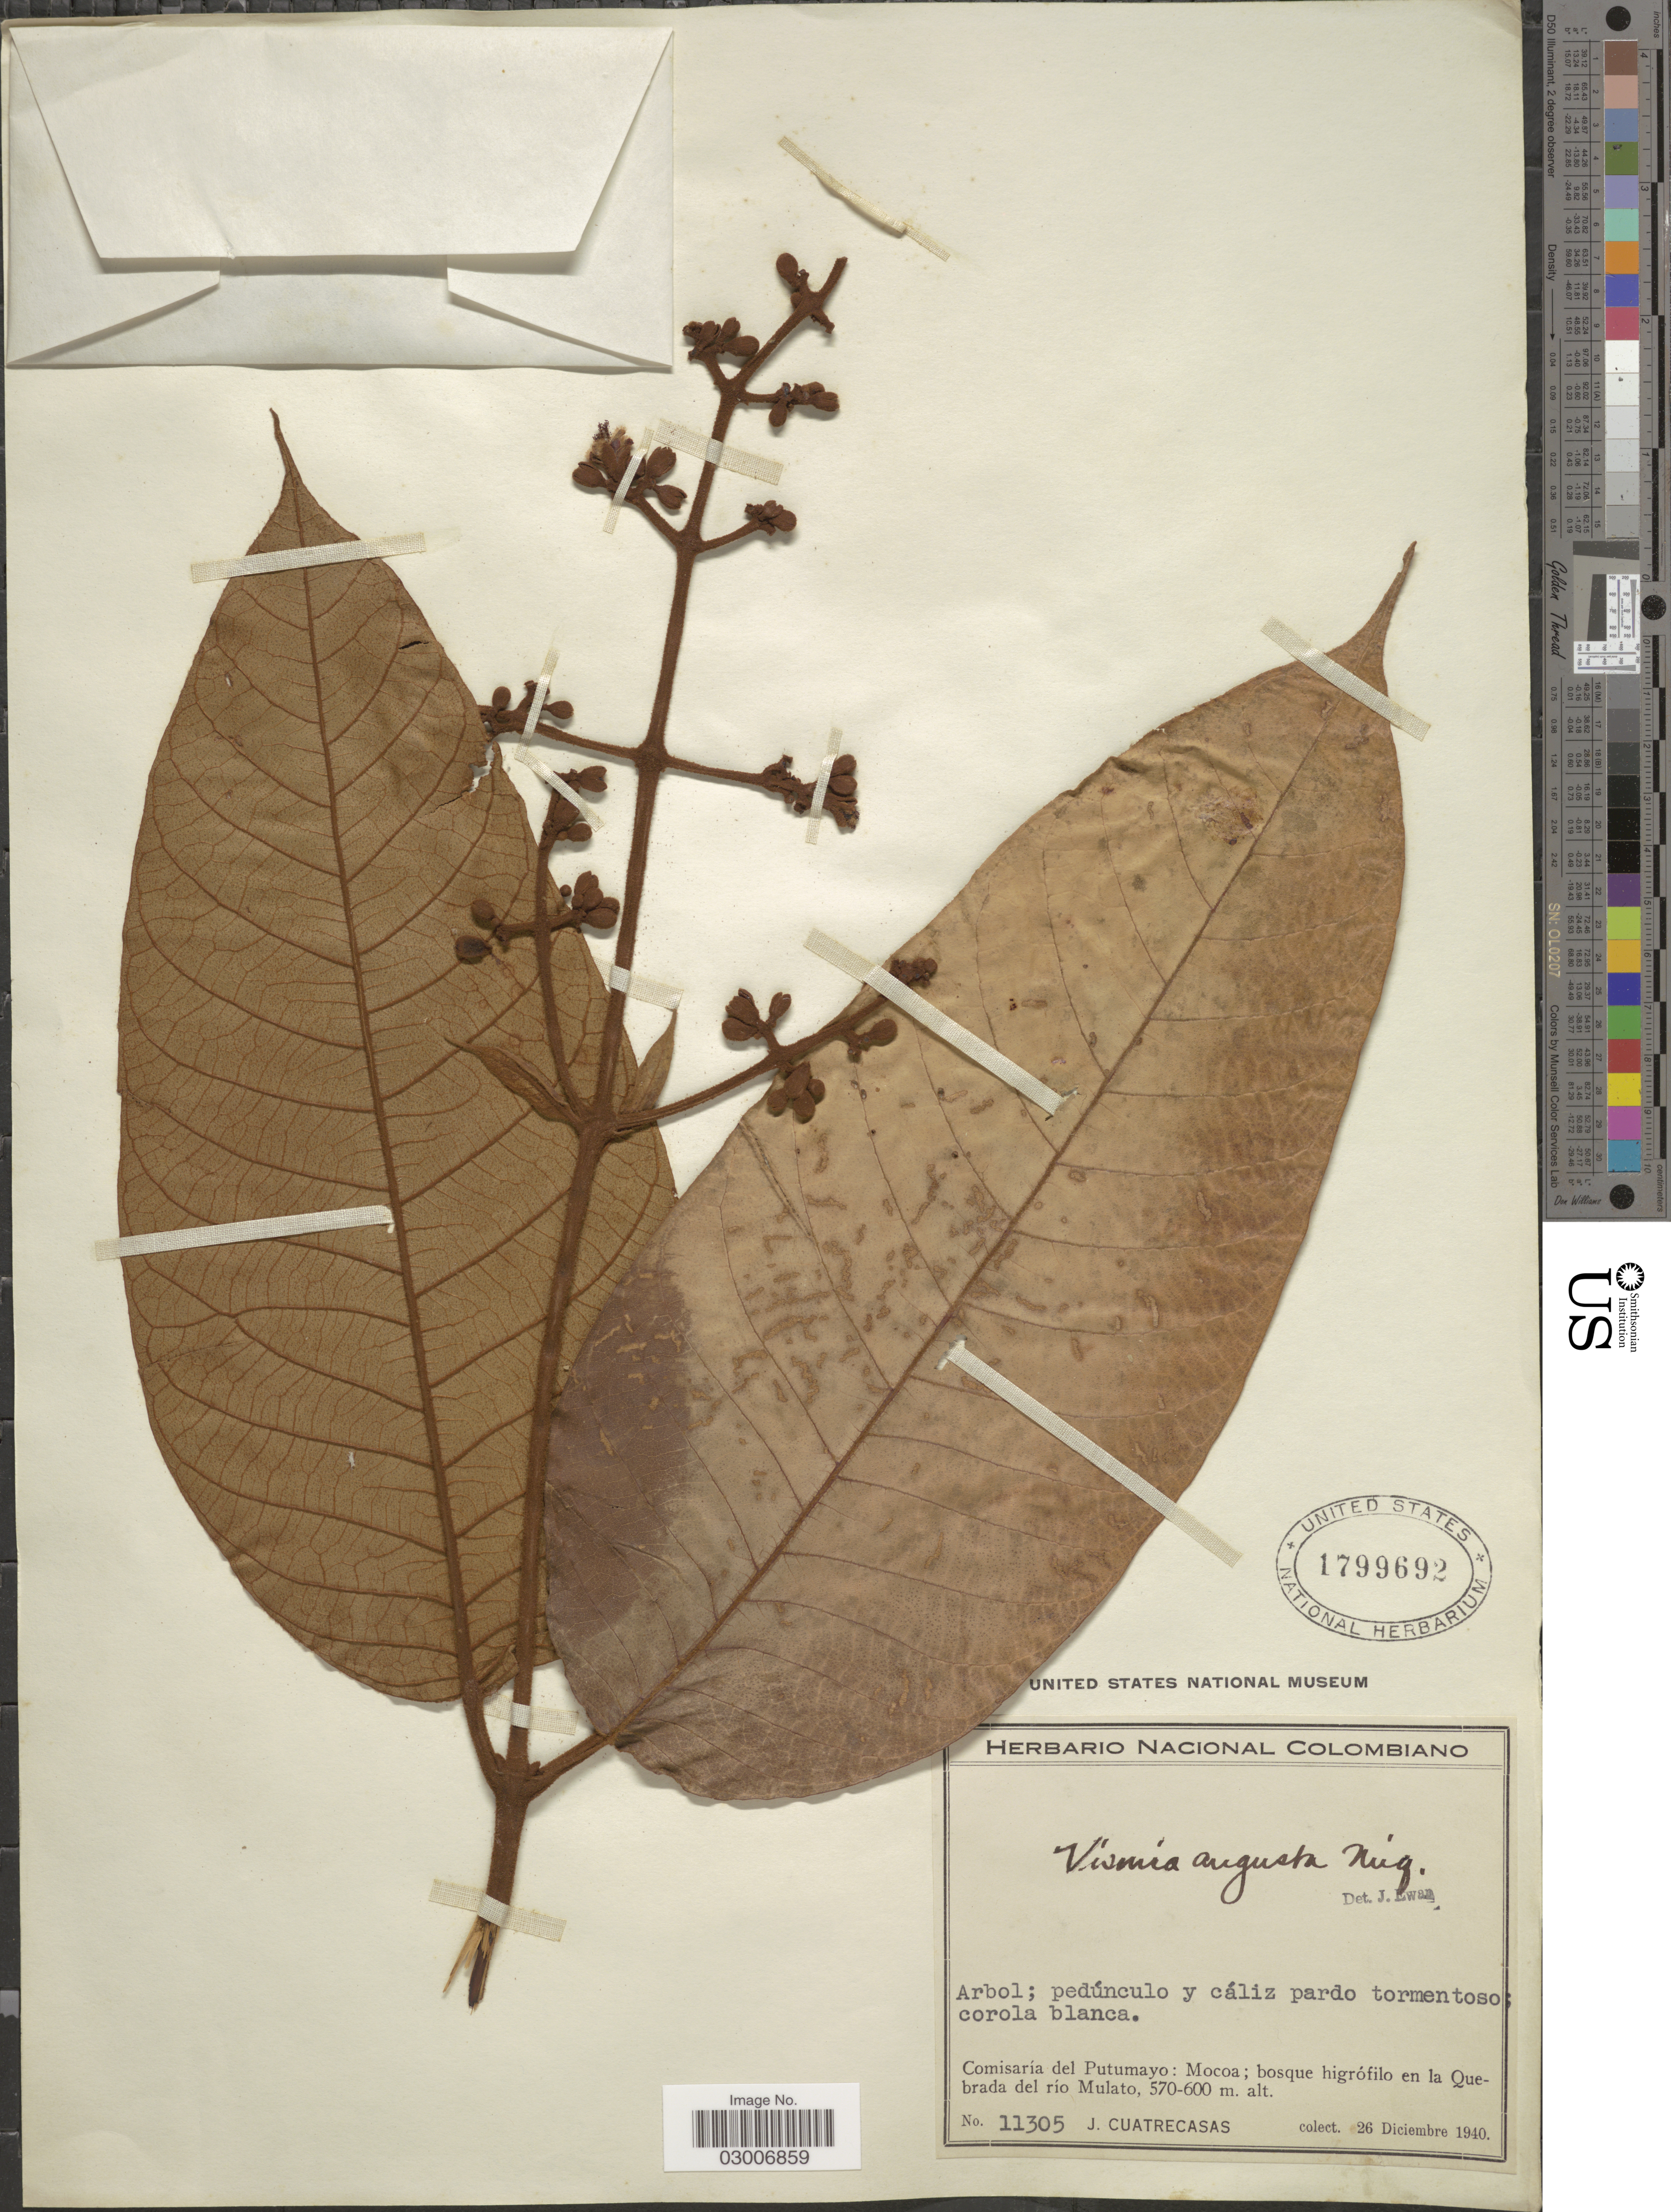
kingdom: Plantae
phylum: Tracheophyta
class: Magnoliopsida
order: Malpighiales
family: Hypericaceae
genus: Vismia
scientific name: Vismia macrophylla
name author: Kunth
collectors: J. Cuatrecasas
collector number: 11305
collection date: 1940-12-26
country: Colombia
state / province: Putumayo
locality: Comisaría del Putumayo: Mocoa; bosque higrófilo en la Quebrada del río Mulato.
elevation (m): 570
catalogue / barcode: US 1799692